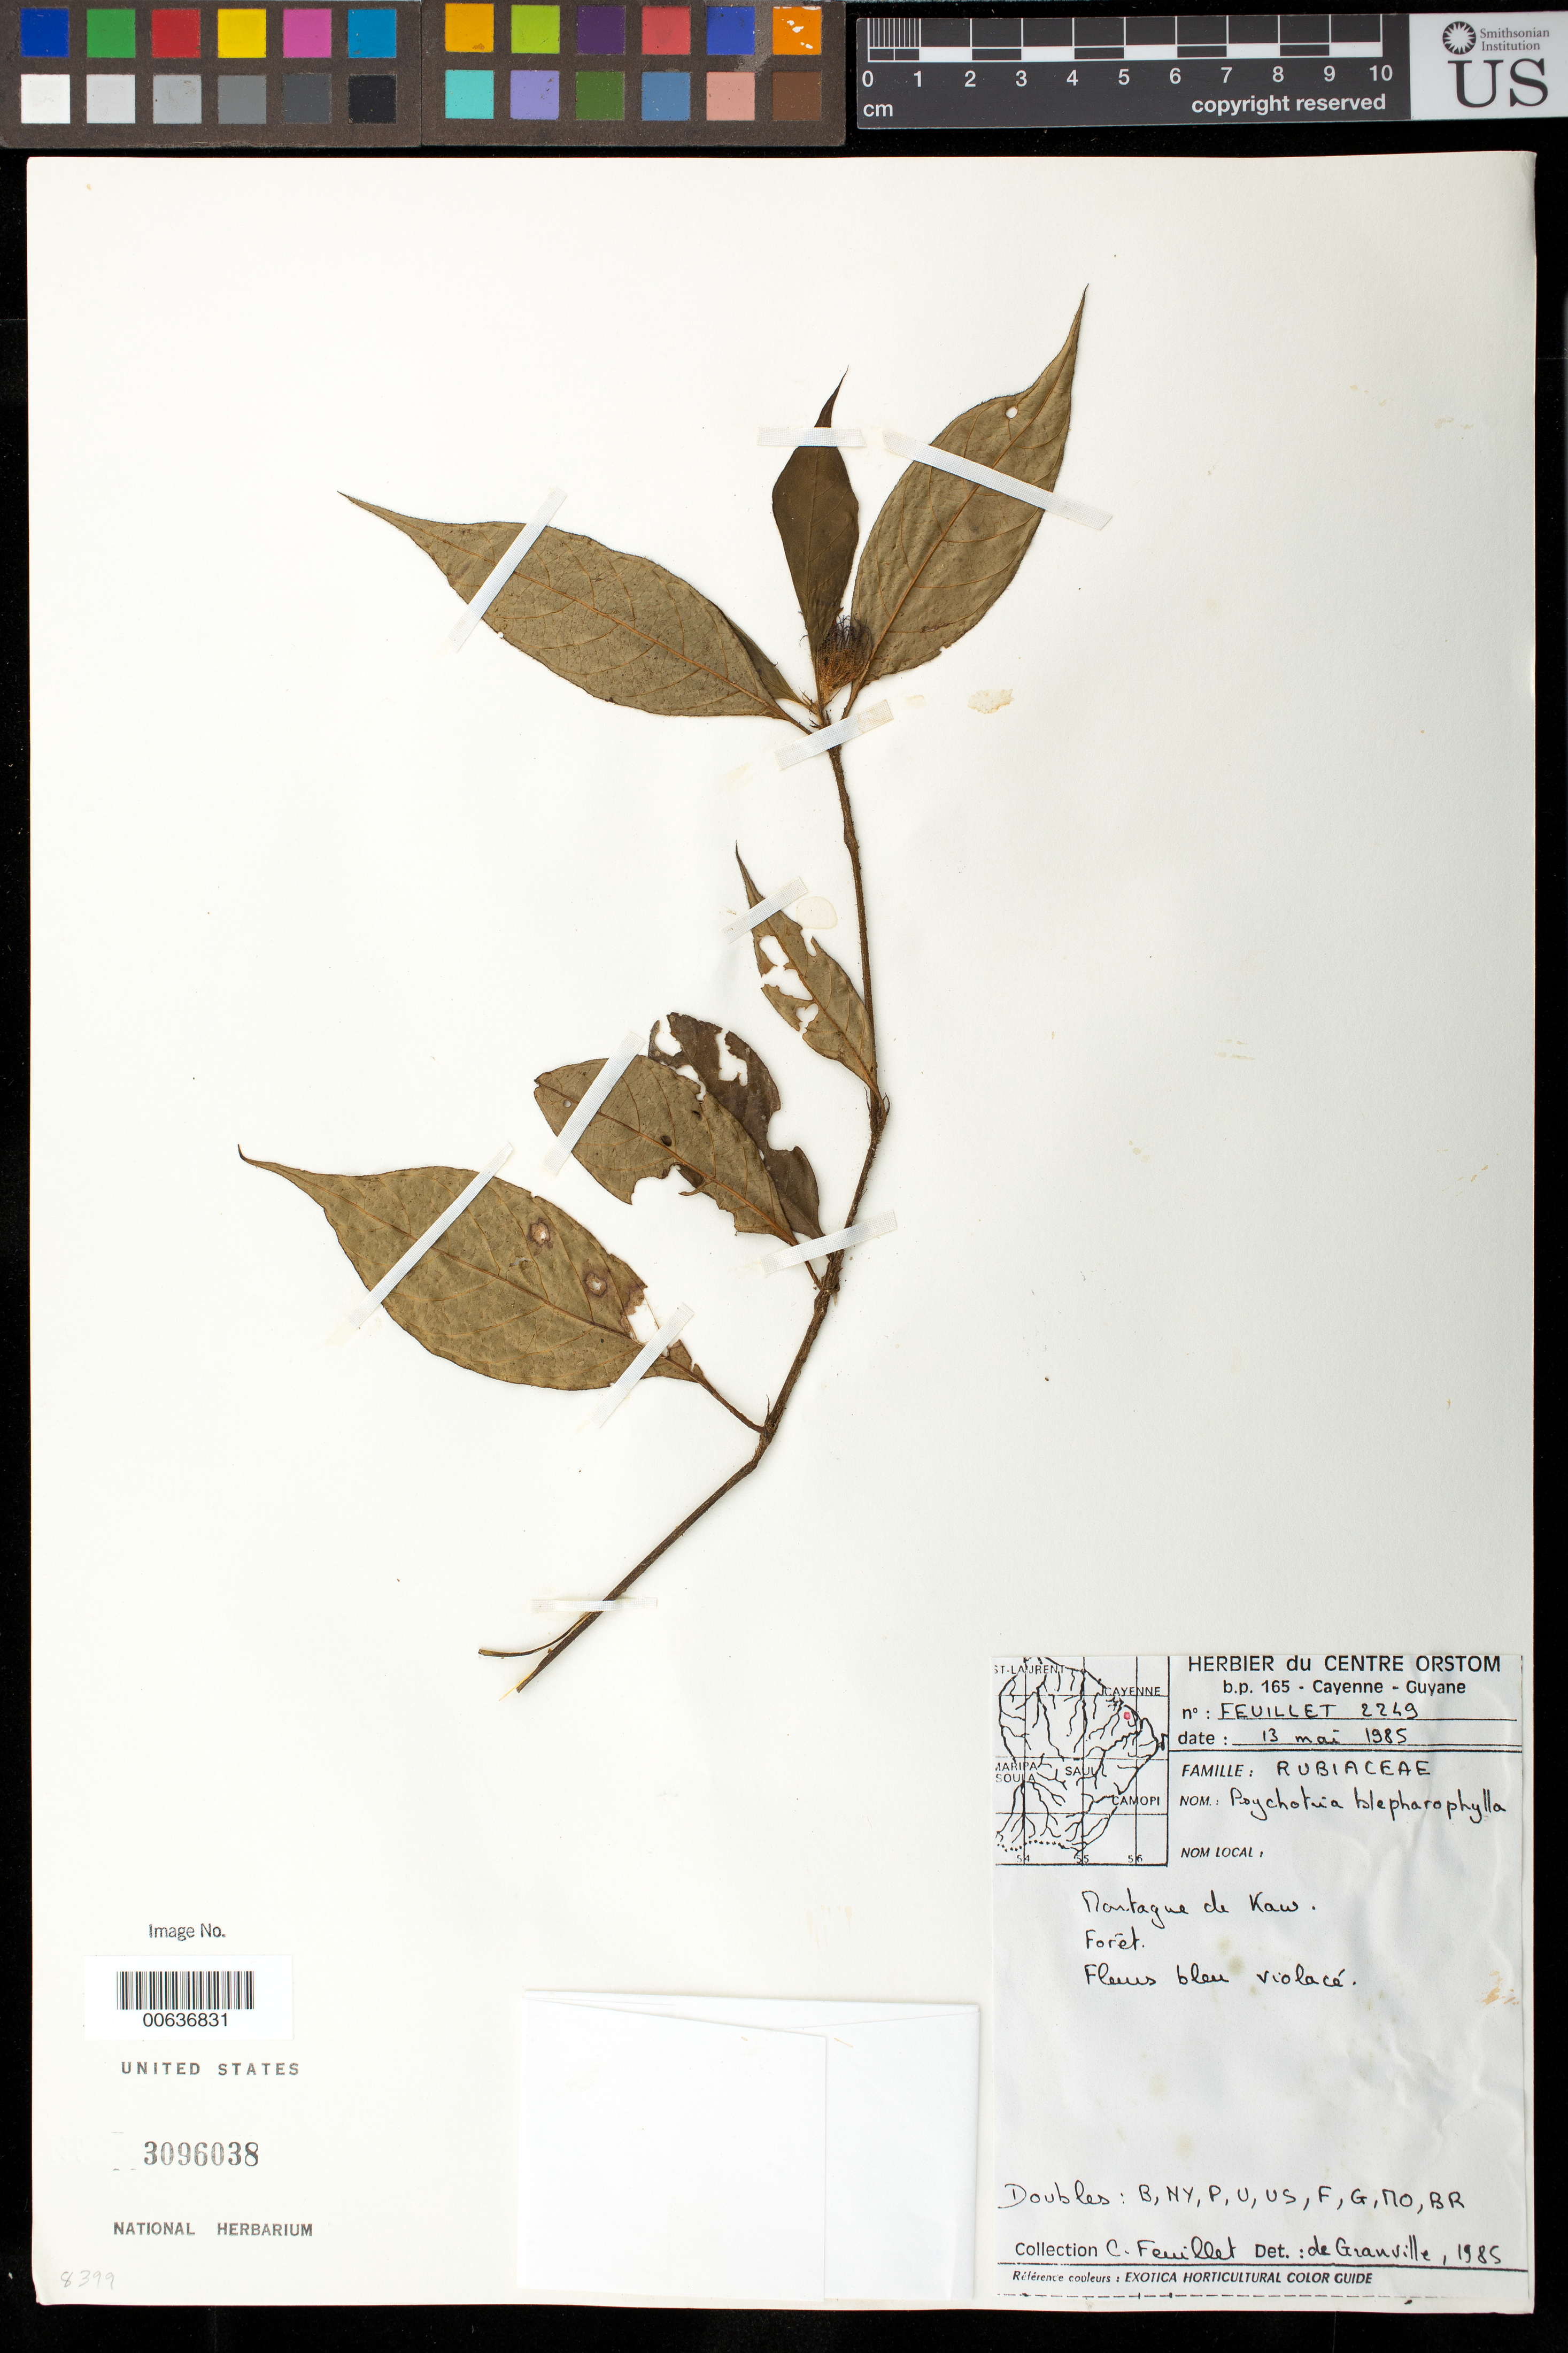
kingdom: Plantae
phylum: Tracheophyta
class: Magnoliopsida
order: Gentianales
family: Rubiaceae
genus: Palicourea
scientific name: Palicourea glabra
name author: (Aubl.) Delprete & J.H. Kirkbr.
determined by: Kirkbride, J. H., Jr.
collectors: C. Feuillet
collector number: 2249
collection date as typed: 13 May 1985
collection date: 1985-05-13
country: French Guiana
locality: Montagne de Kaw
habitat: Foret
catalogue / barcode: US 3096038